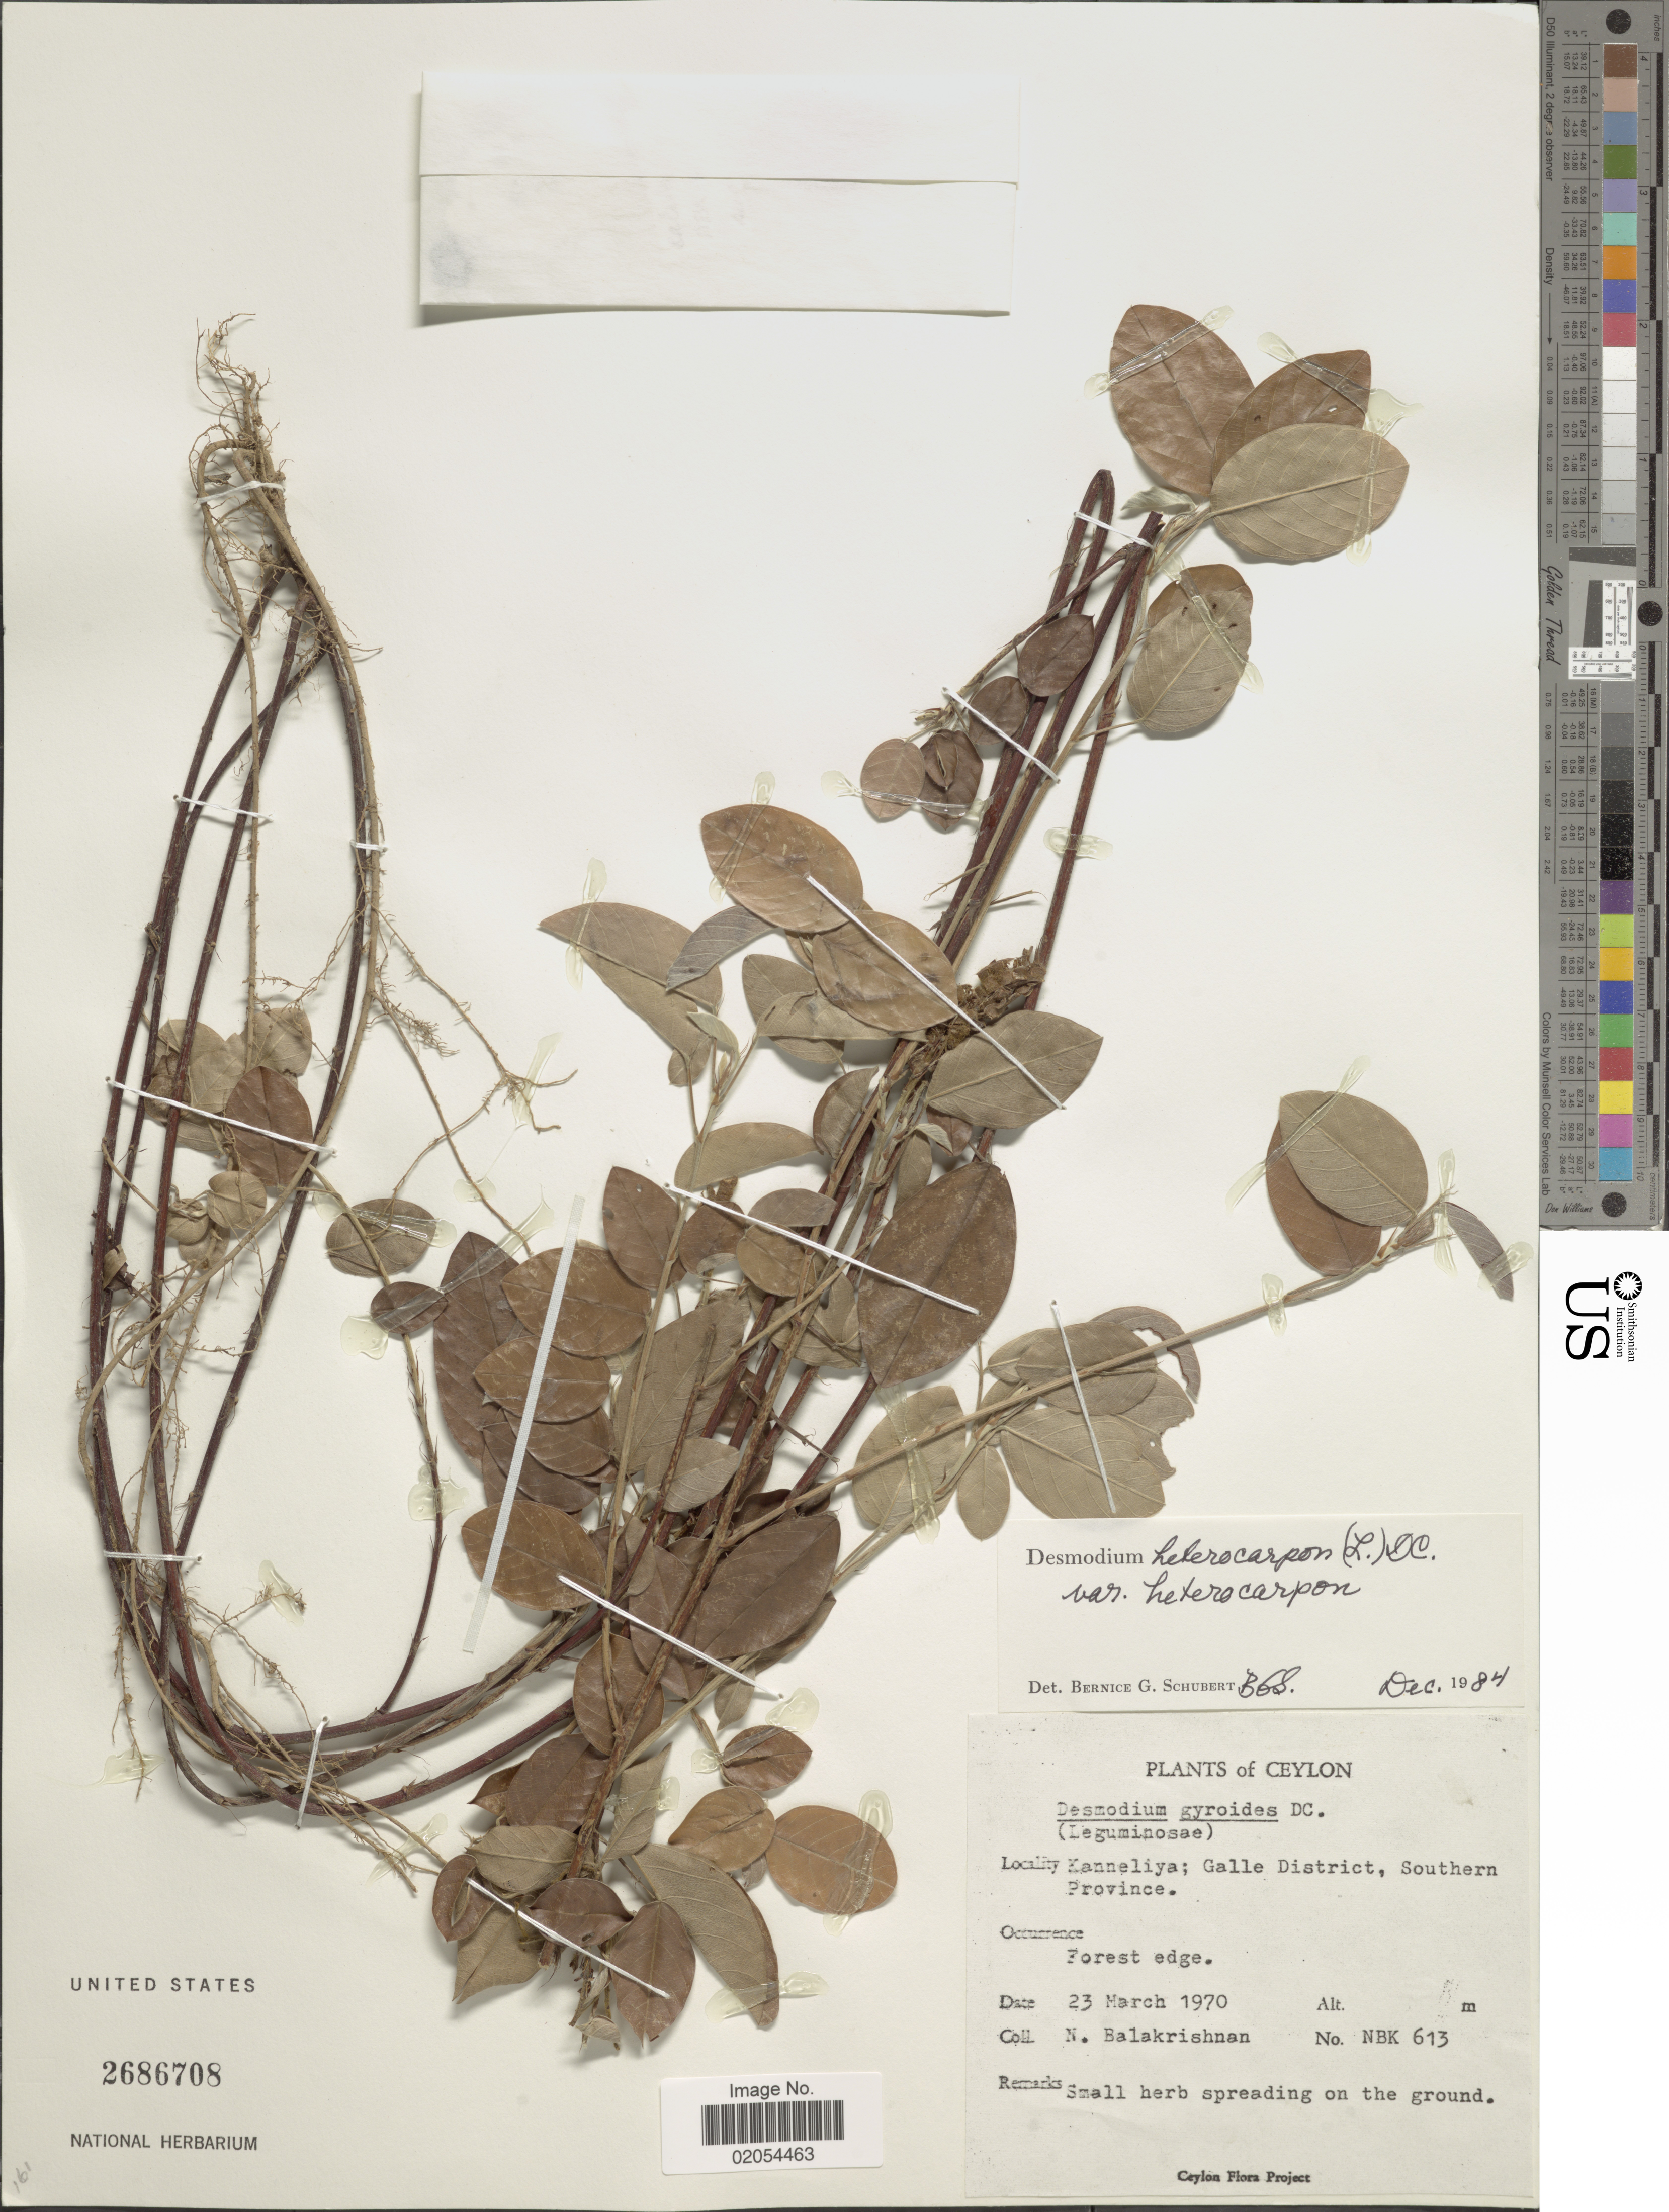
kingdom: Plantae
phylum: Tracheophyta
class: Magnoliopsida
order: Fabales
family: Fabaceae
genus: Grona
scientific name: Grona heterocarpos subsp. heterocarpos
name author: (L.) H. Ohashi & K. Ohashi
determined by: Strong, Mark T., (BOT), Smithsonian Institution - National Museum of Natural History (UNITED STATES)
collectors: N. Balakrishnan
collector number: NBK 613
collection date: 1970-03-23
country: Sri Lanka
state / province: Southern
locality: Ceylon, Kanneliya: Galle District, Southern Province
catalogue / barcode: US 2686708